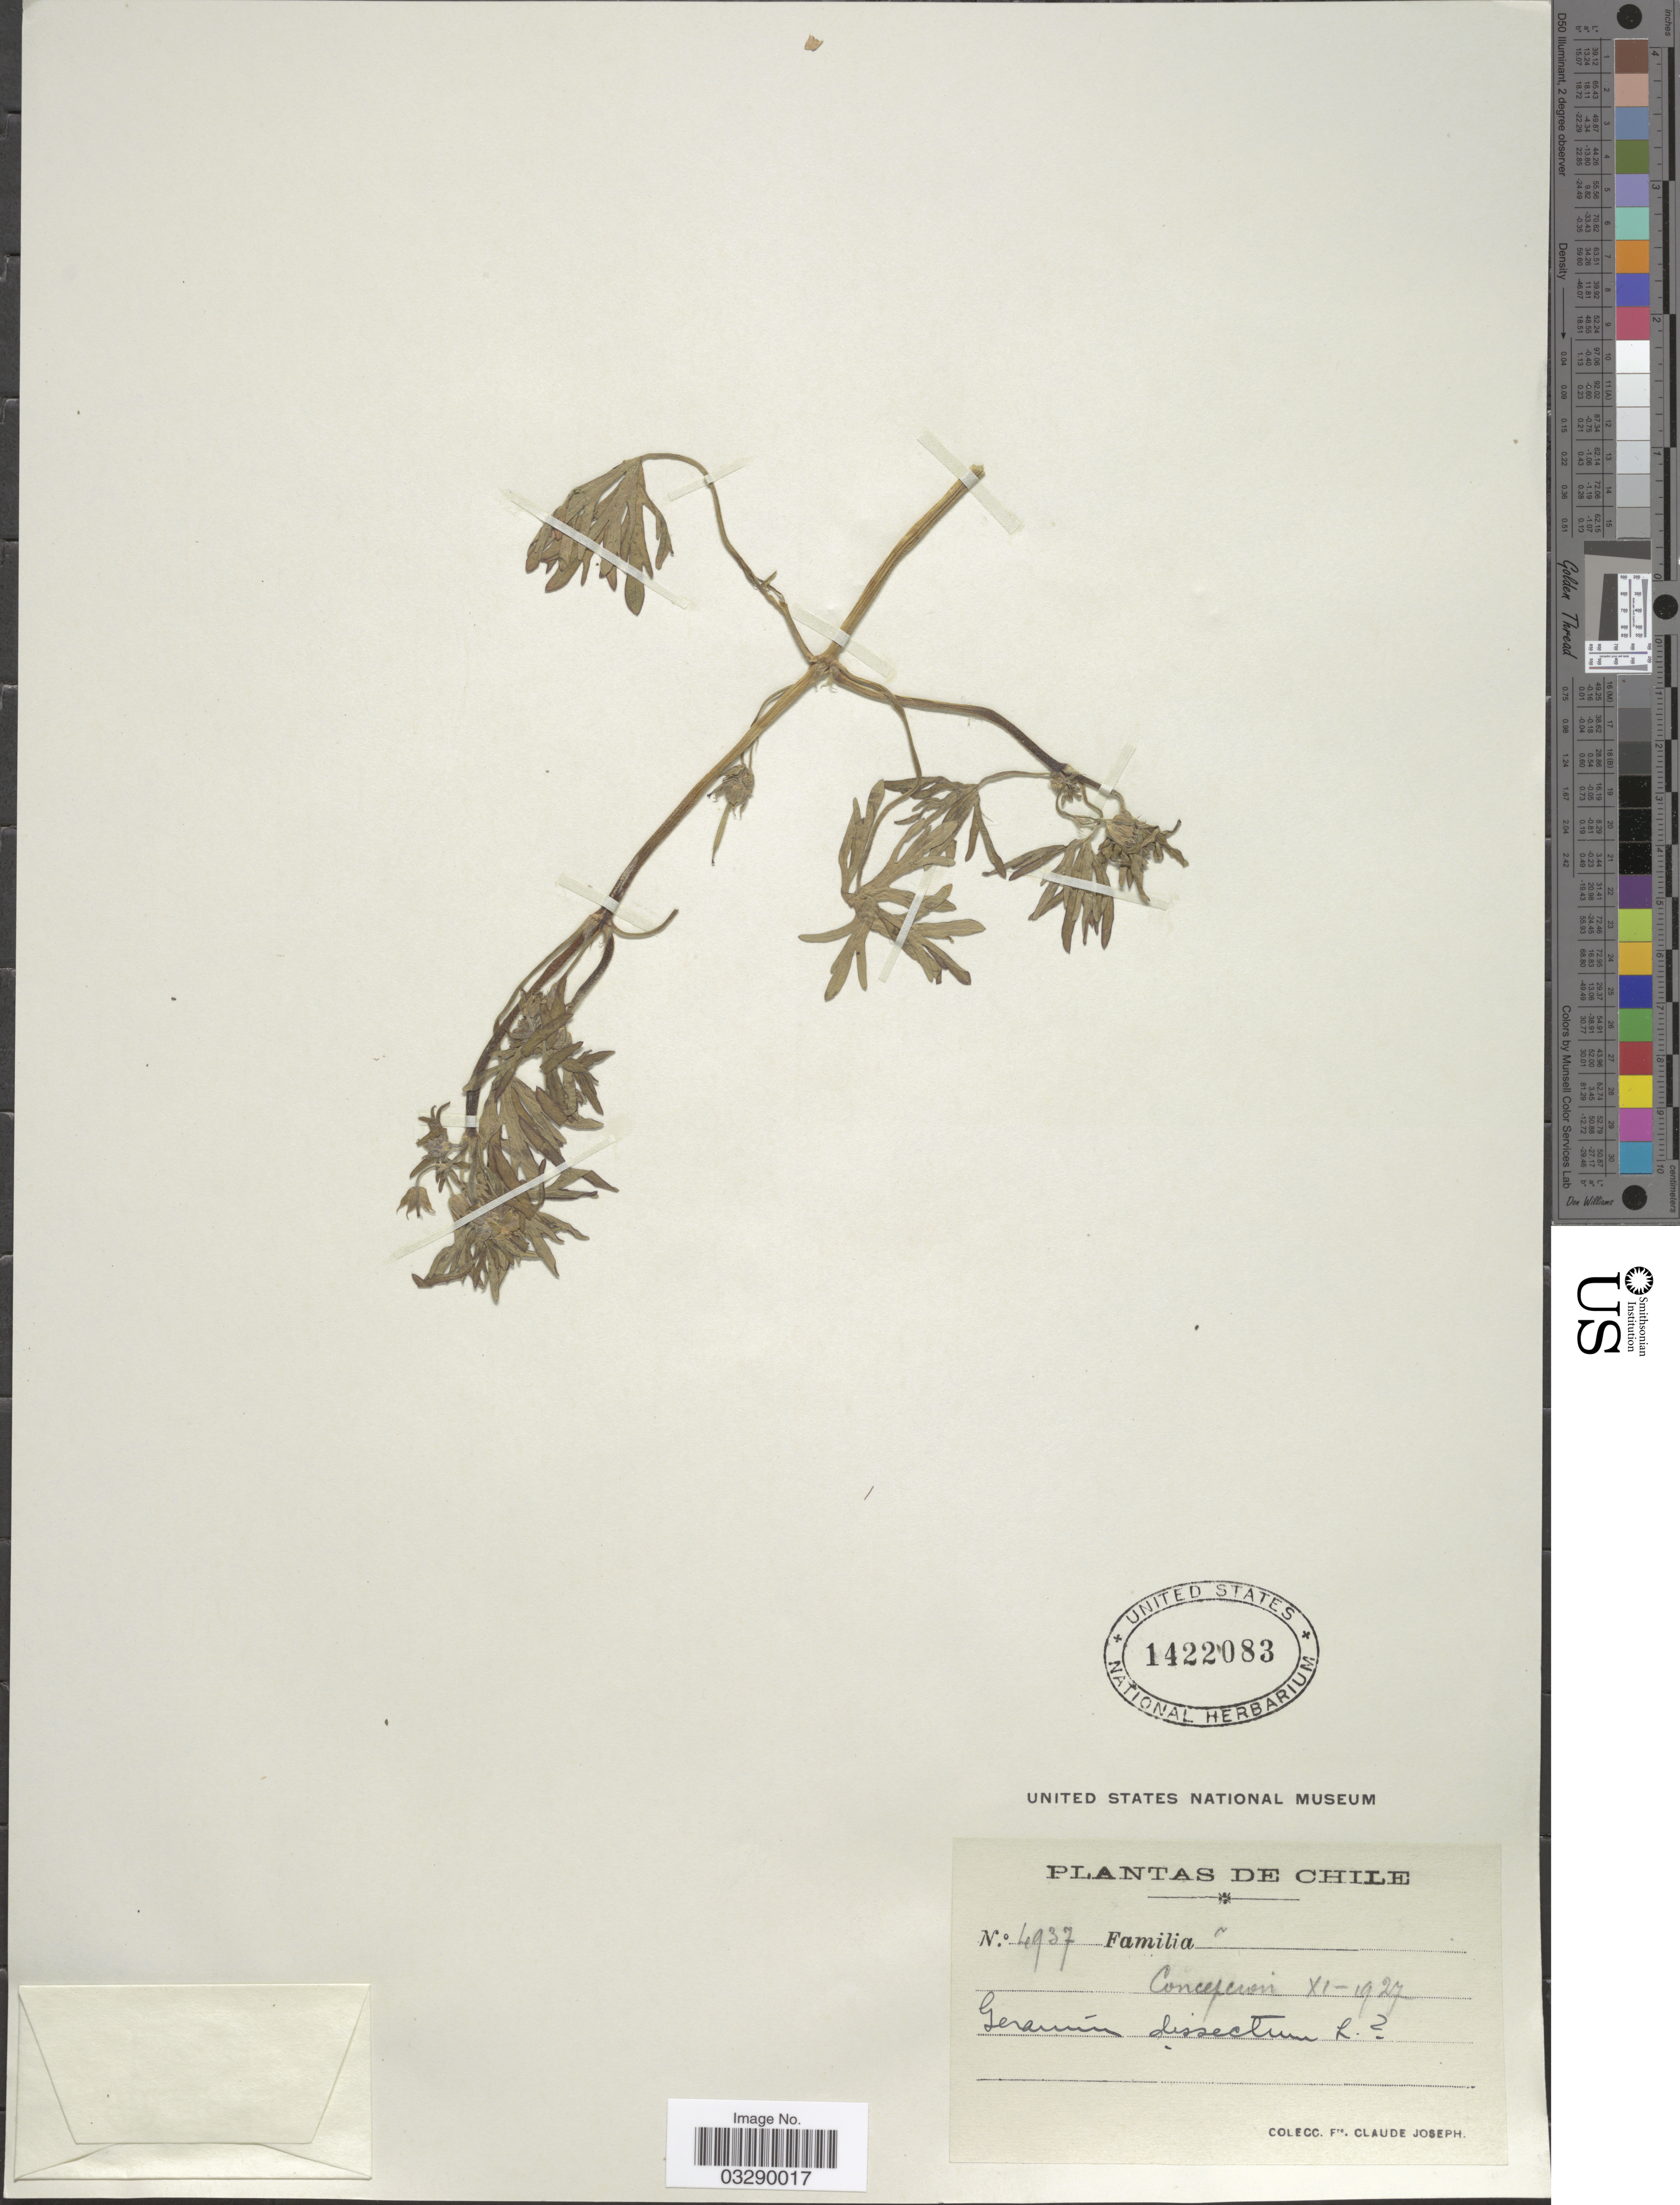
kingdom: Plantae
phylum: Tracheophyta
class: Magnoliopsida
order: Geraniales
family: Geraniaceae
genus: Geranium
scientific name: Geranium dissectum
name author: L.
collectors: Bro. Claude-Joseph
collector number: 4937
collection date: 1927-11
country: Chile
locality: Concepcion.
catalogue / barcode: US 1422083